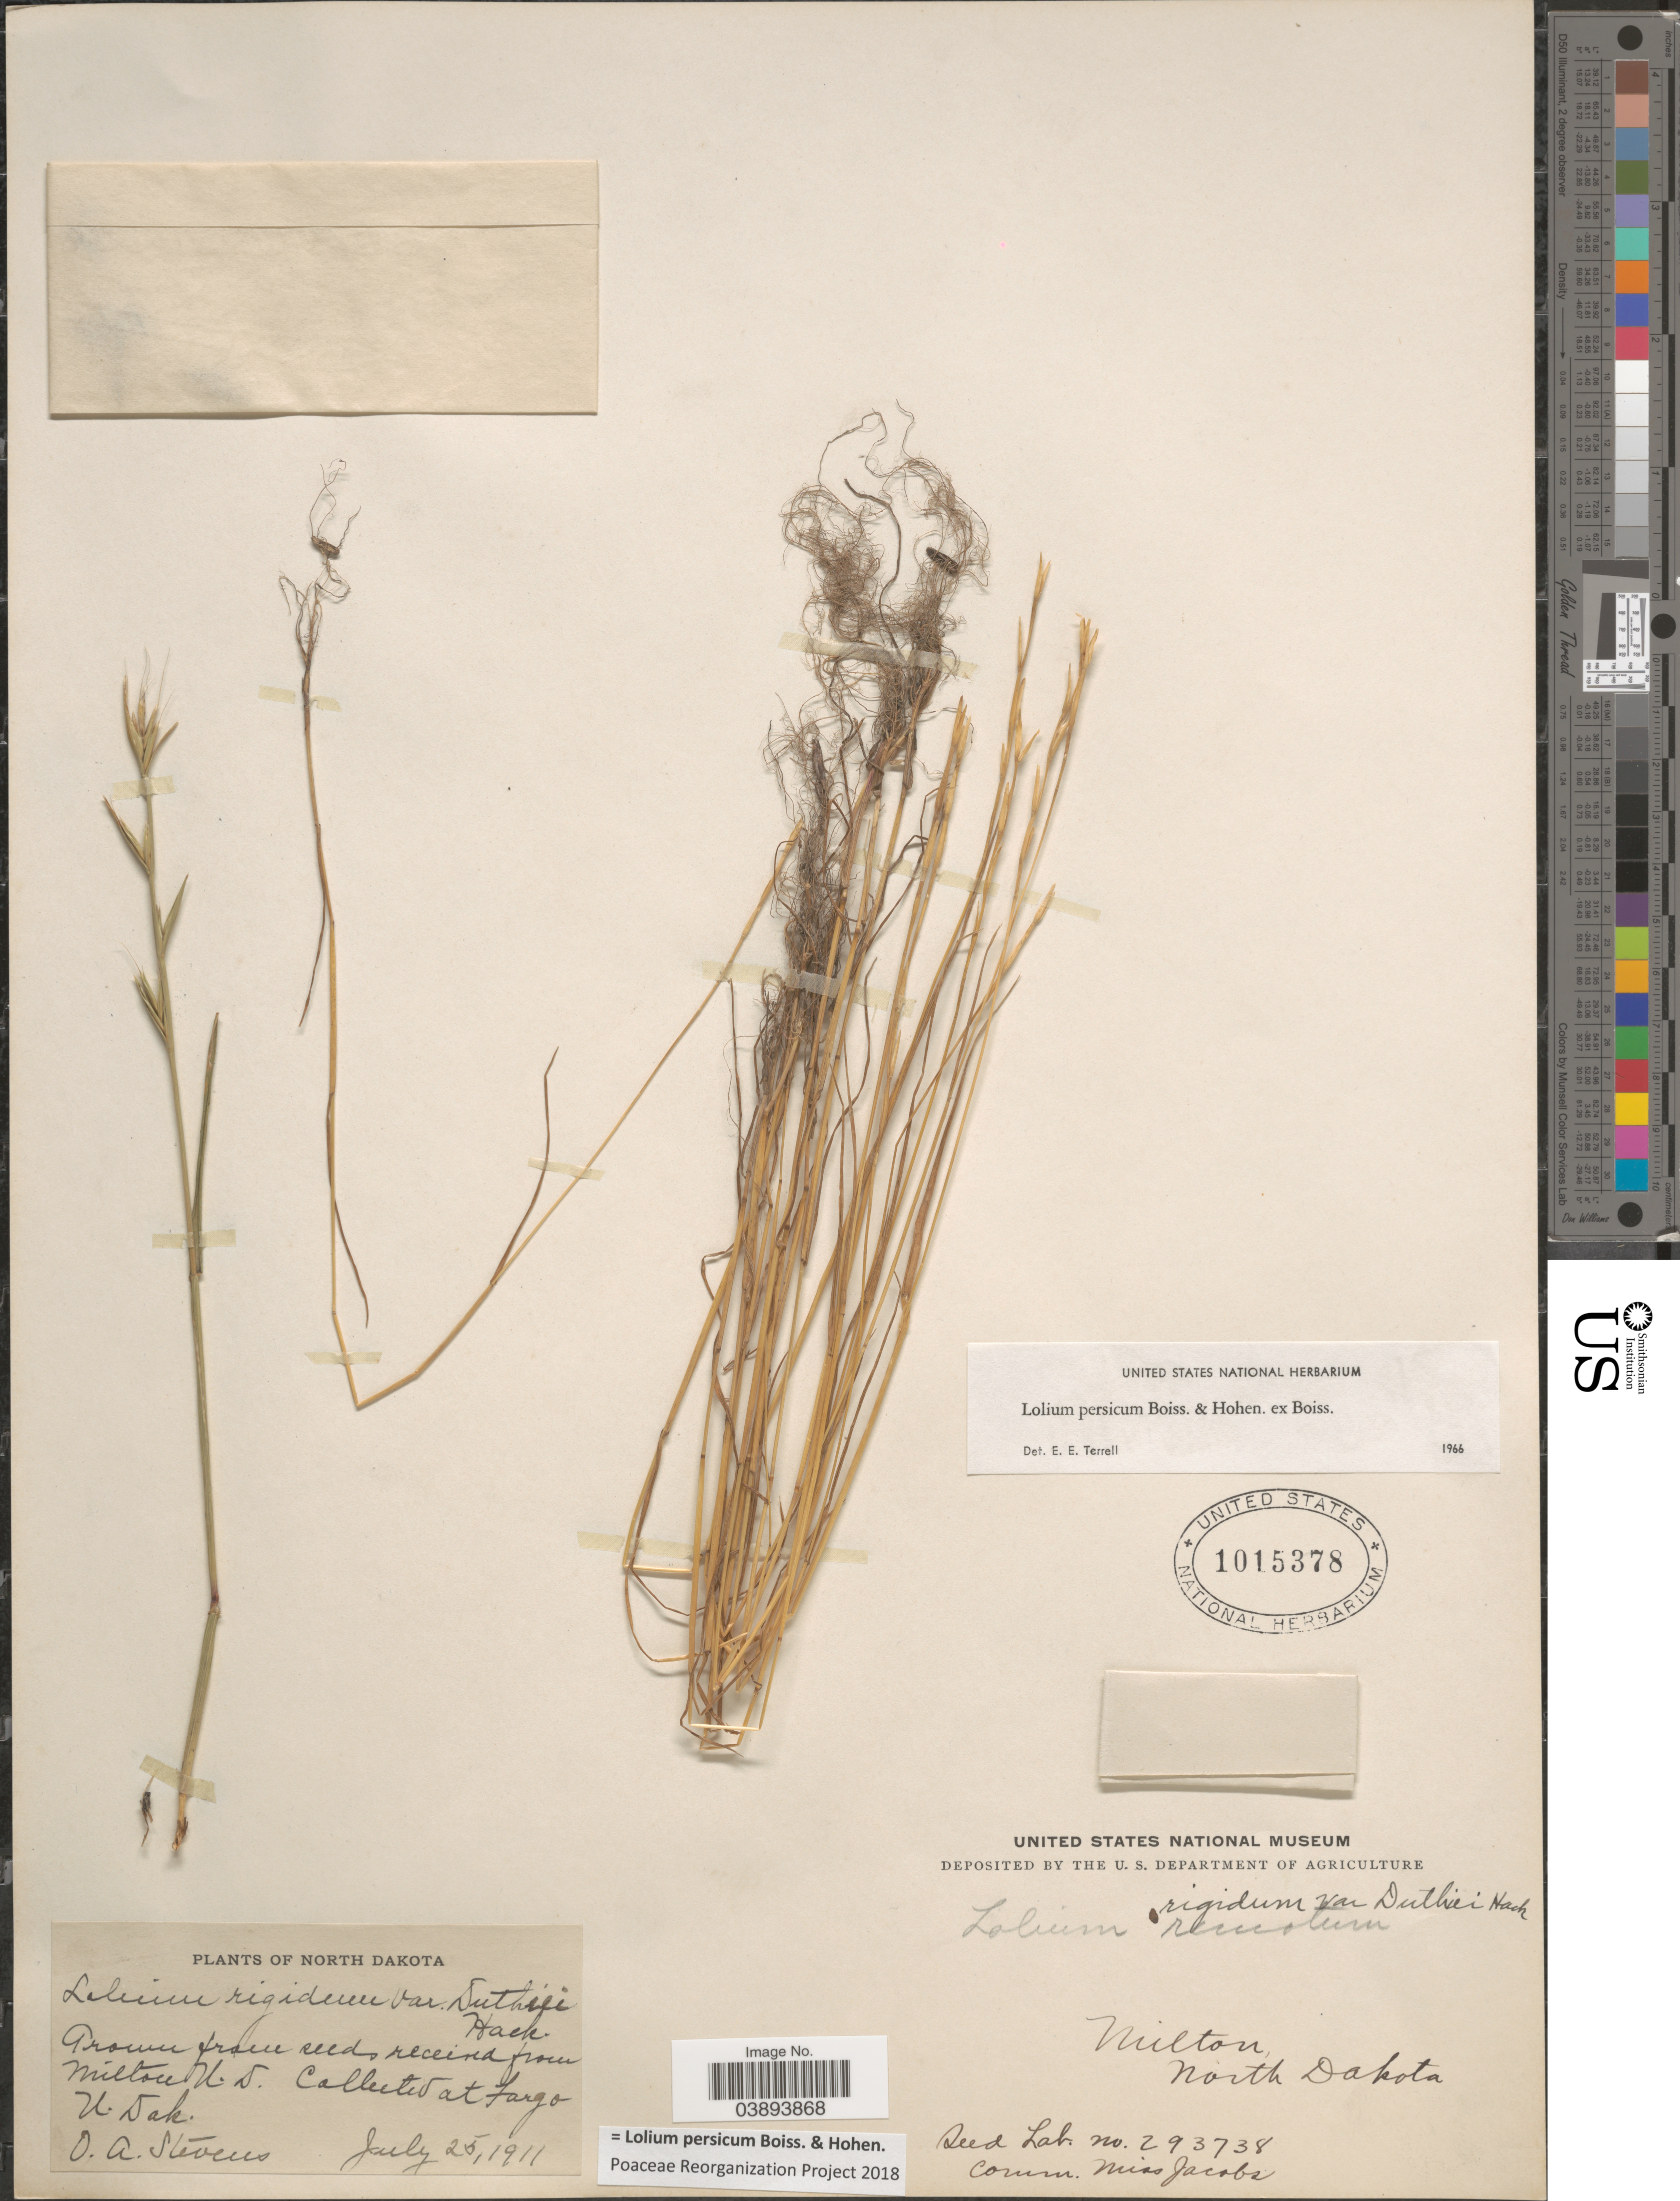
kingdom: Plantae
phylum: Tracheophyta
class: Liliopsida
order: Poales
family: Poaceae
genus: Lolium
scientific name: Lolium persicum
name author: Boiss. & Hohen.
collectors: O. A. Stevens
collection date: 1911-07-25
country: United States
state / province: North Dakota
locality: At Fargo. Milton.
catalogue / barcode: US 1015378